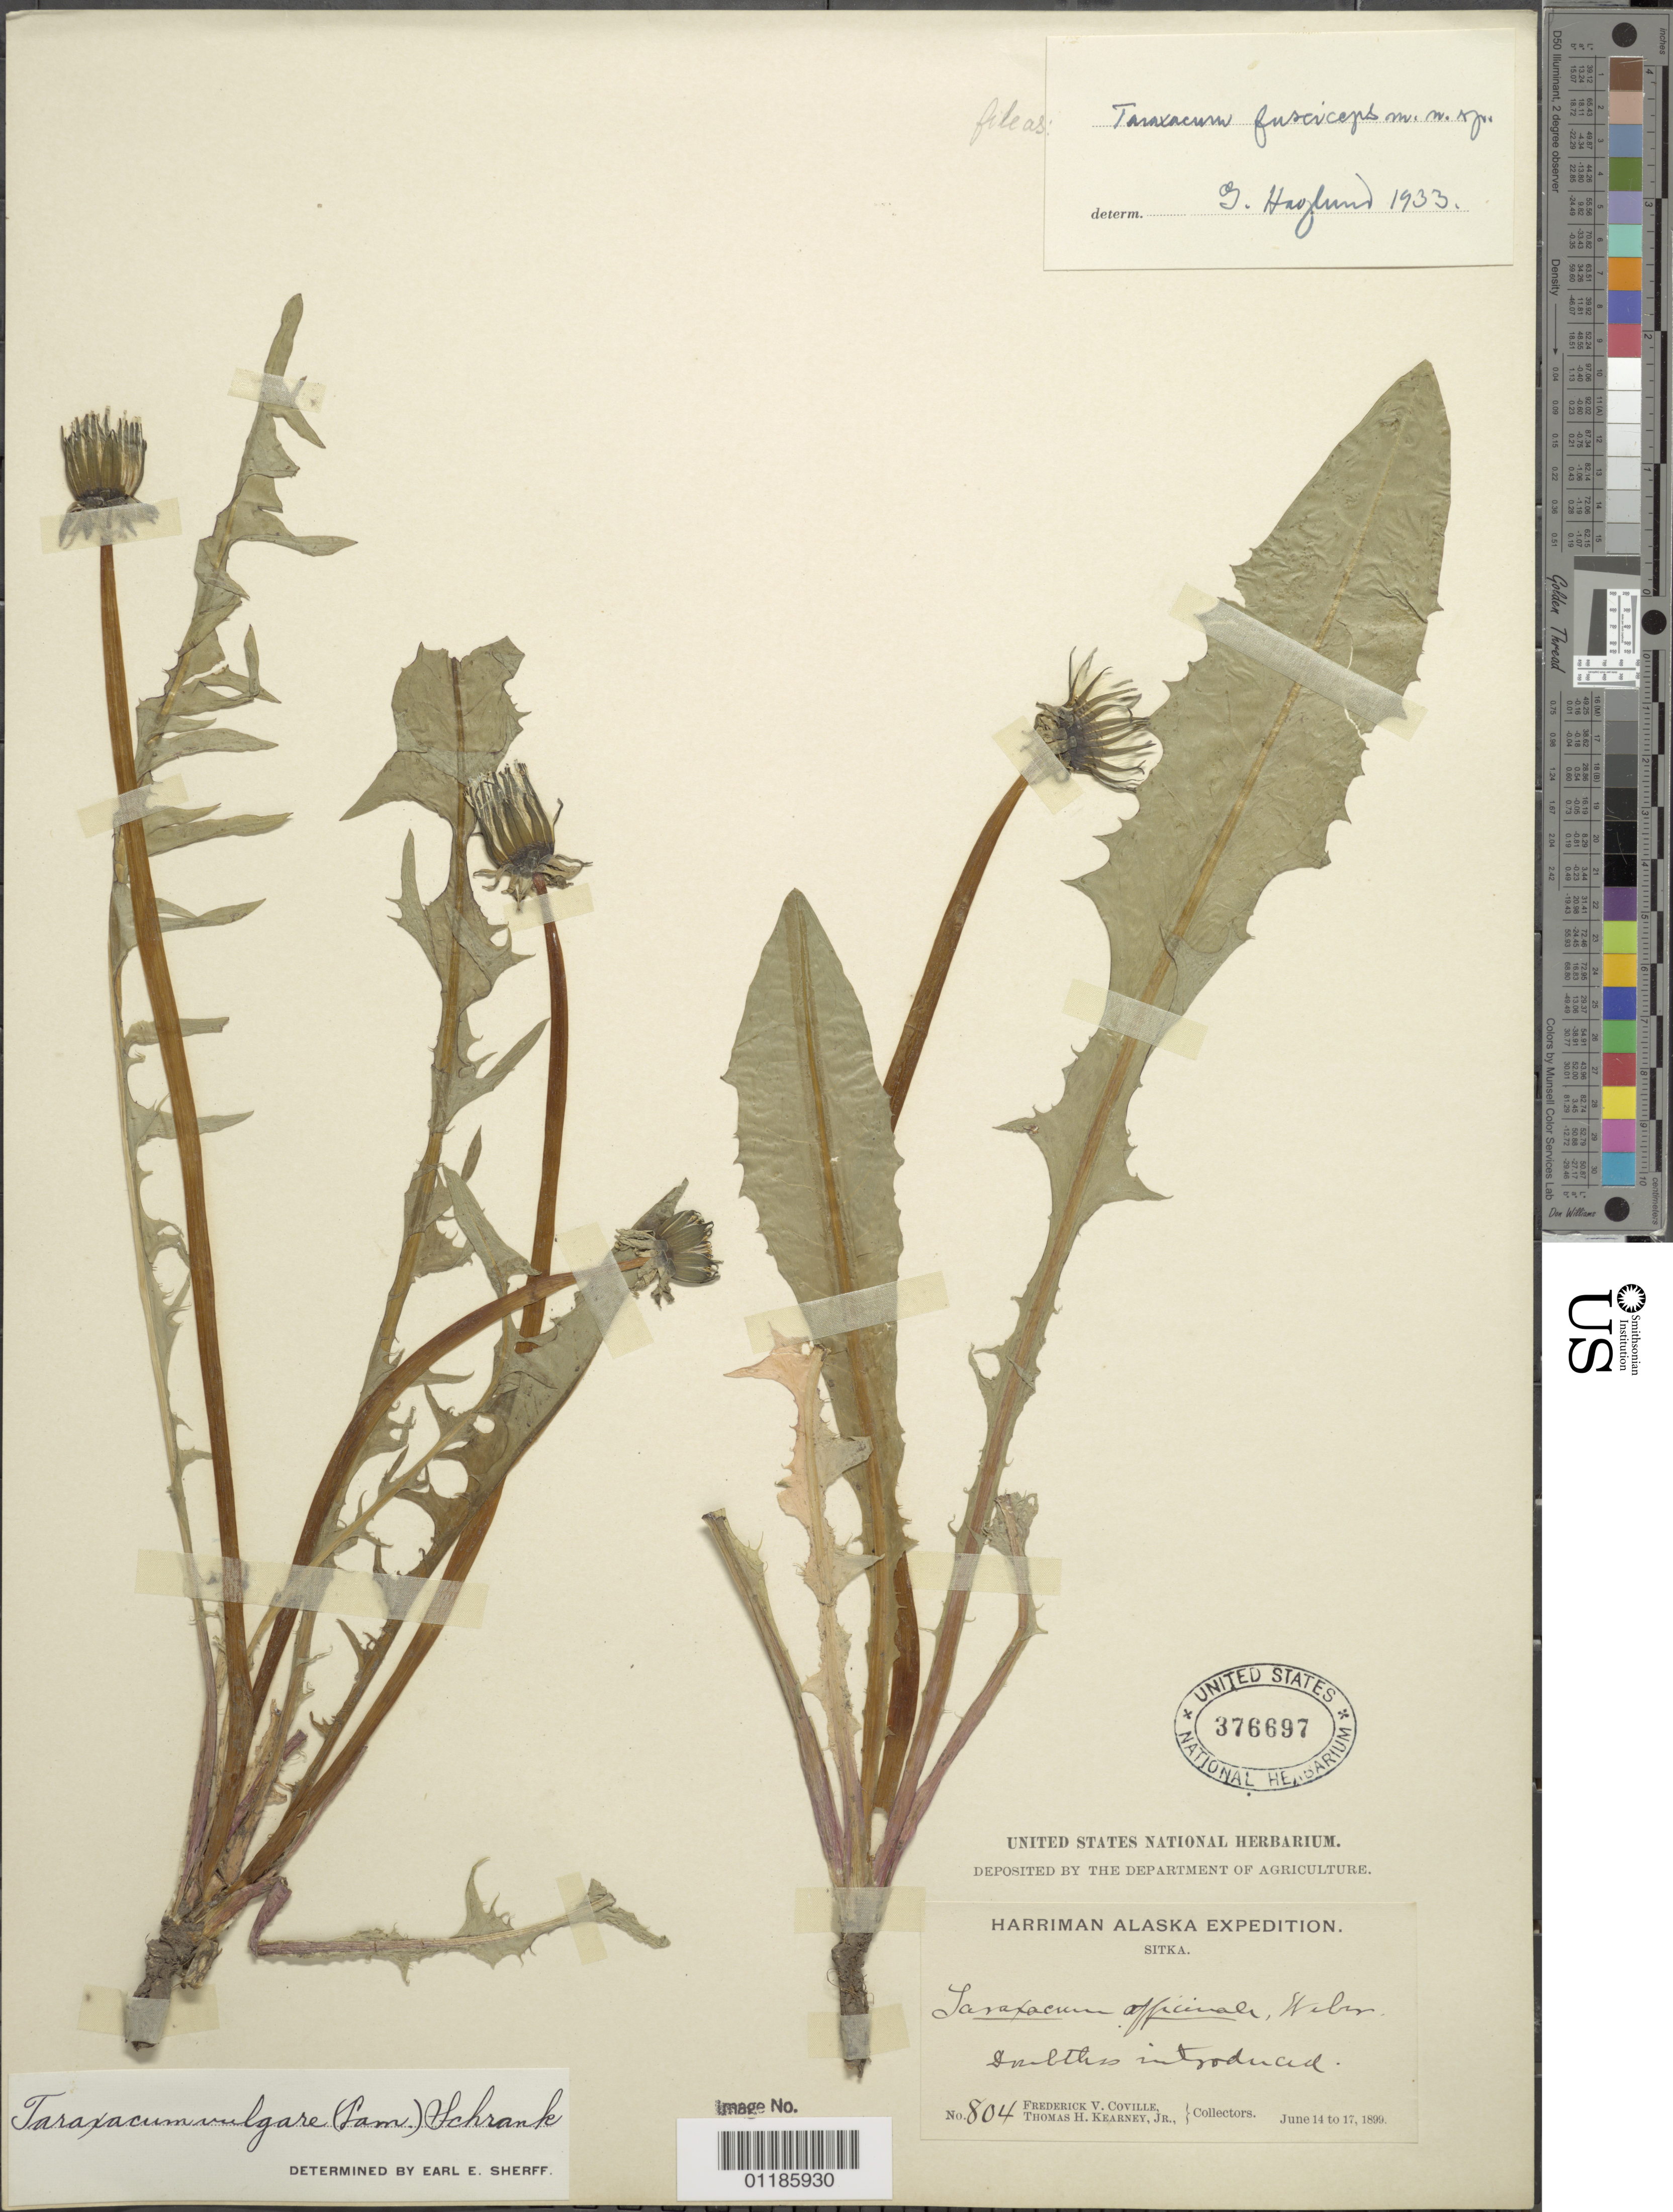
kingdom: Plantae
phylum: Tracheophyta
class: Magnoliopsida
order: Asterales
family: Asteraceae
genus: Taraxacum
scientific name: Taraxacum oblongatum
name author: Dahlst.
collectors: F. V. Coville & T. H. Kearney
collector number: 804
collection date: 1899-06-14/1899-06-17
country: United States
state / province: Alaska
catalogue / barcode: US 376697